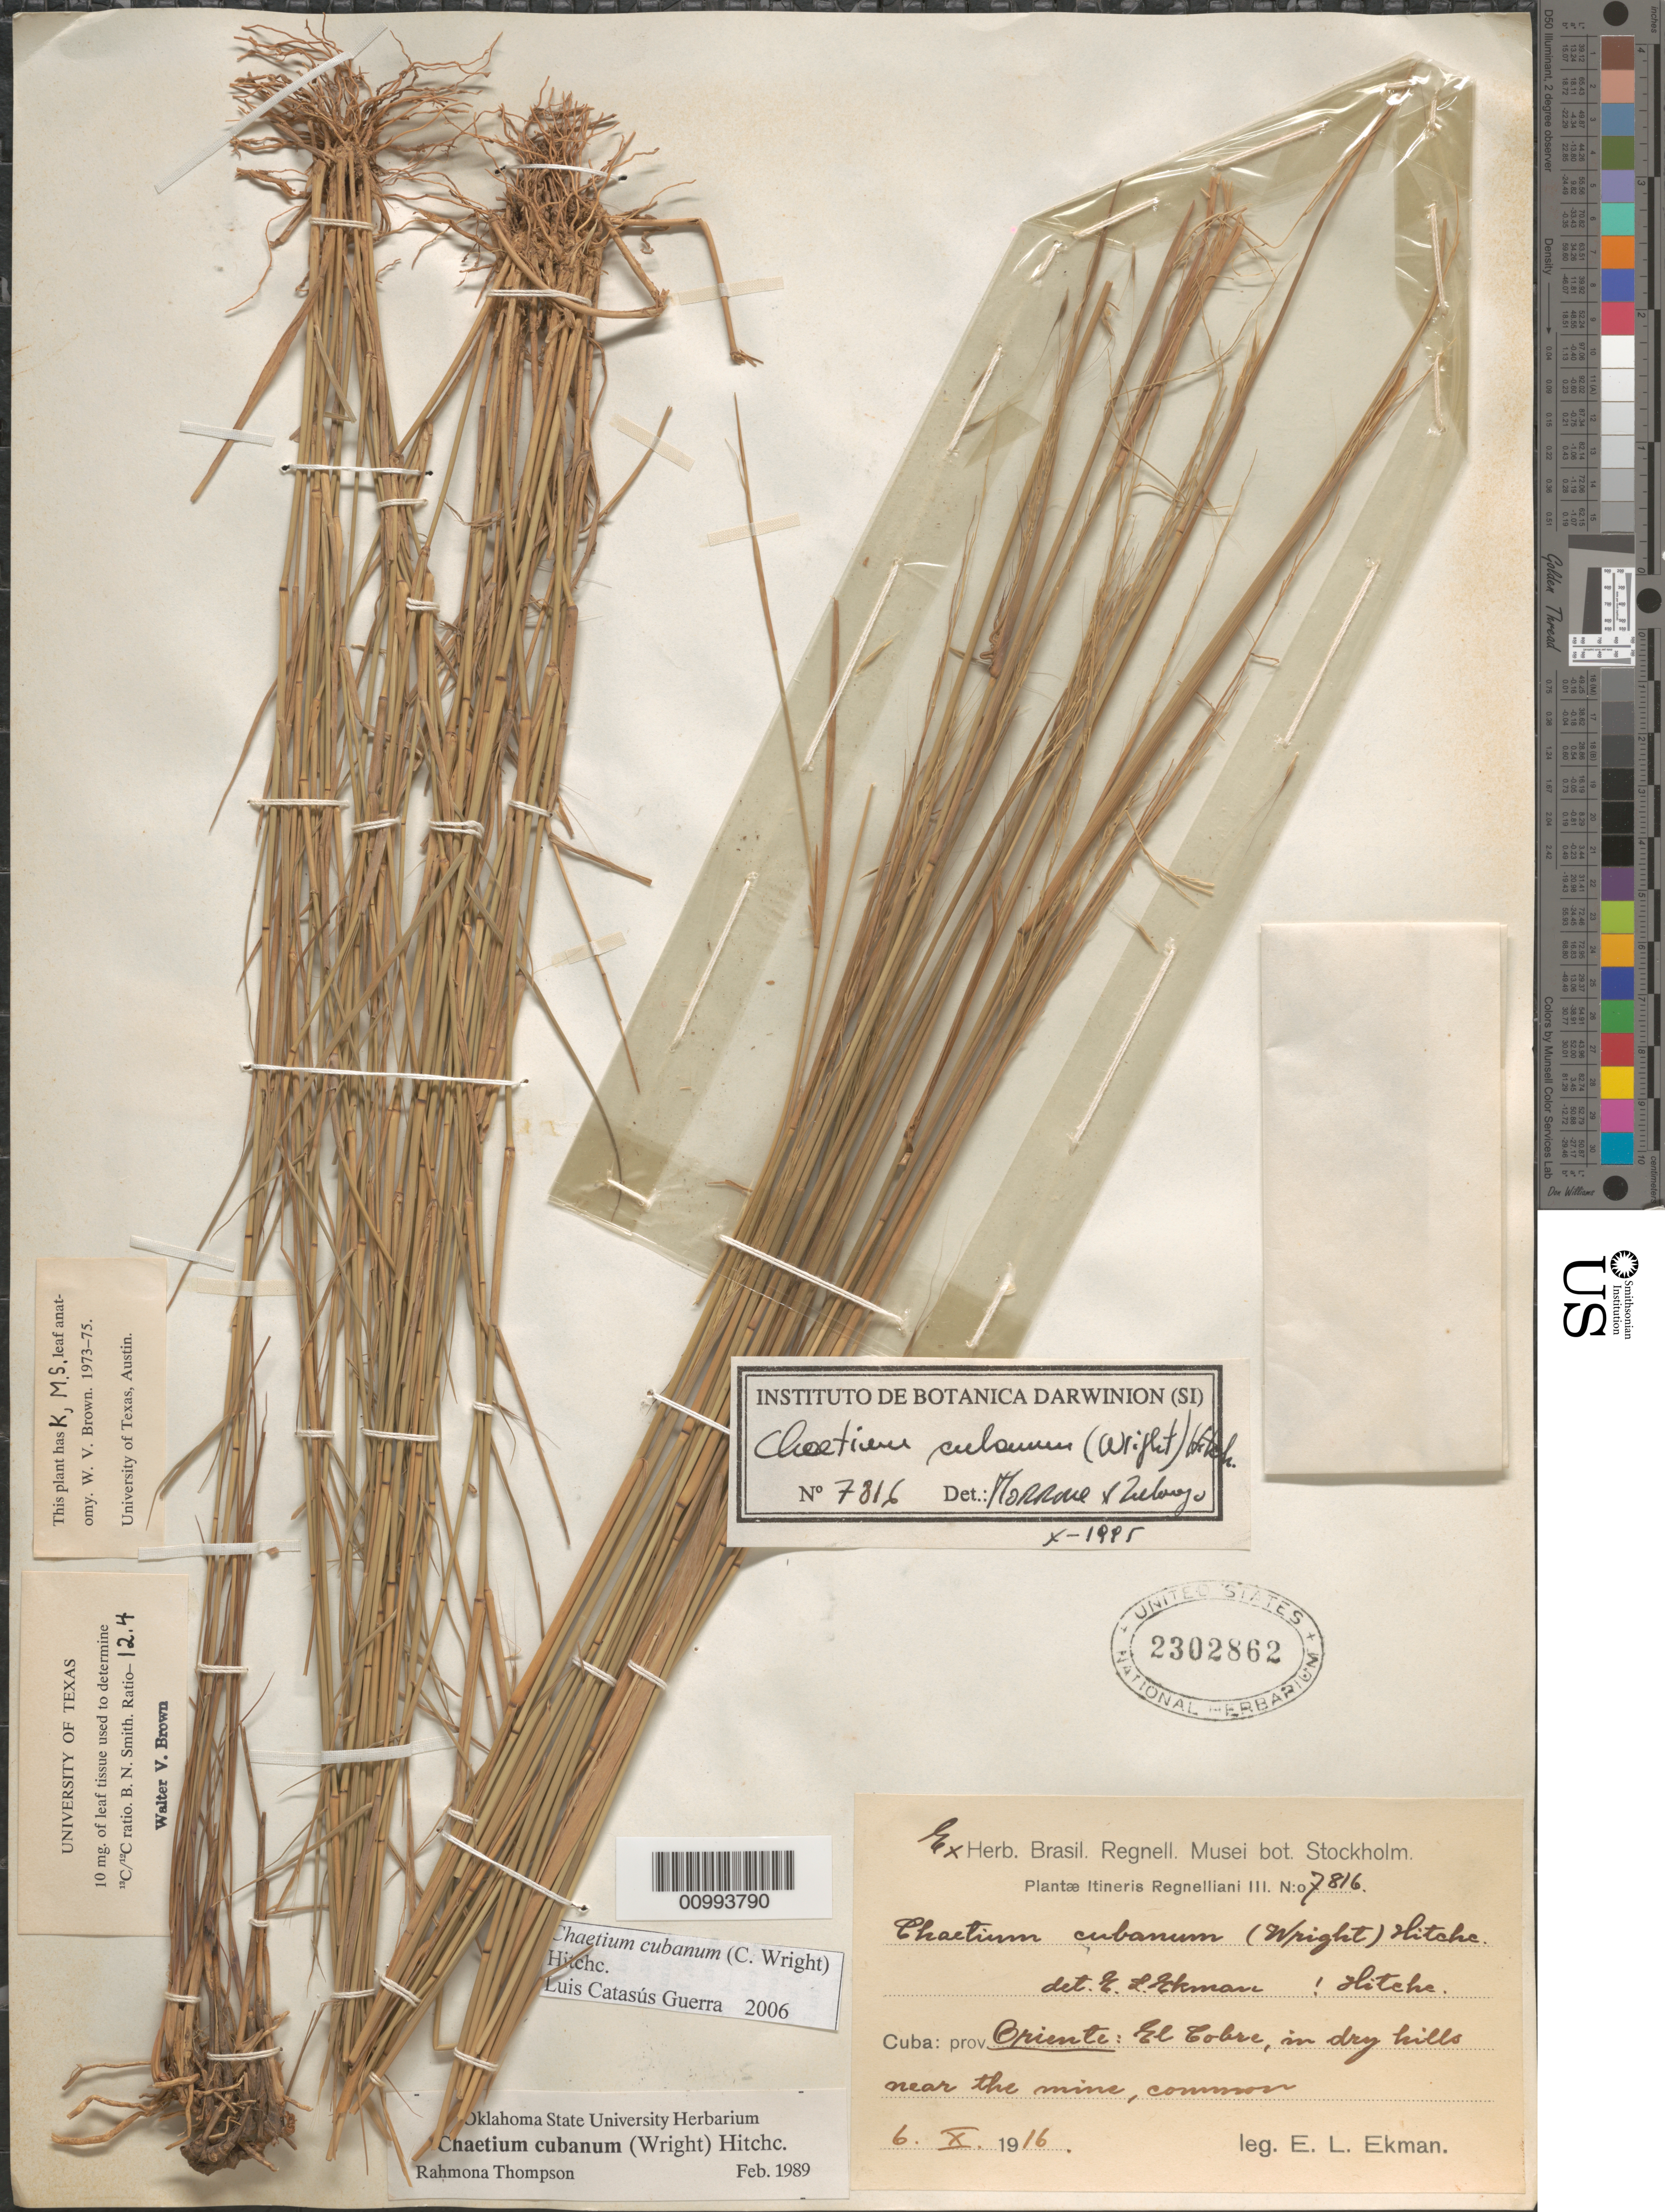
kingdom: Plantae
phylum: Tracheophyta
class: Liliopsida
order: Poales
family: Poaceae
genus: Chaetium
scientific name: Chaetium cubanum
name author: (C. Wright) Hitchc.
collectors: E. L. Ekman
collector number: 7816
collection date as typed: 06 Oct 1916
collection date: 1916-10-06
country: Cuba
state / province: Santiago de Cuba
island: Cuba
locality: El Cobre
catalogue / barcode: US 2302862